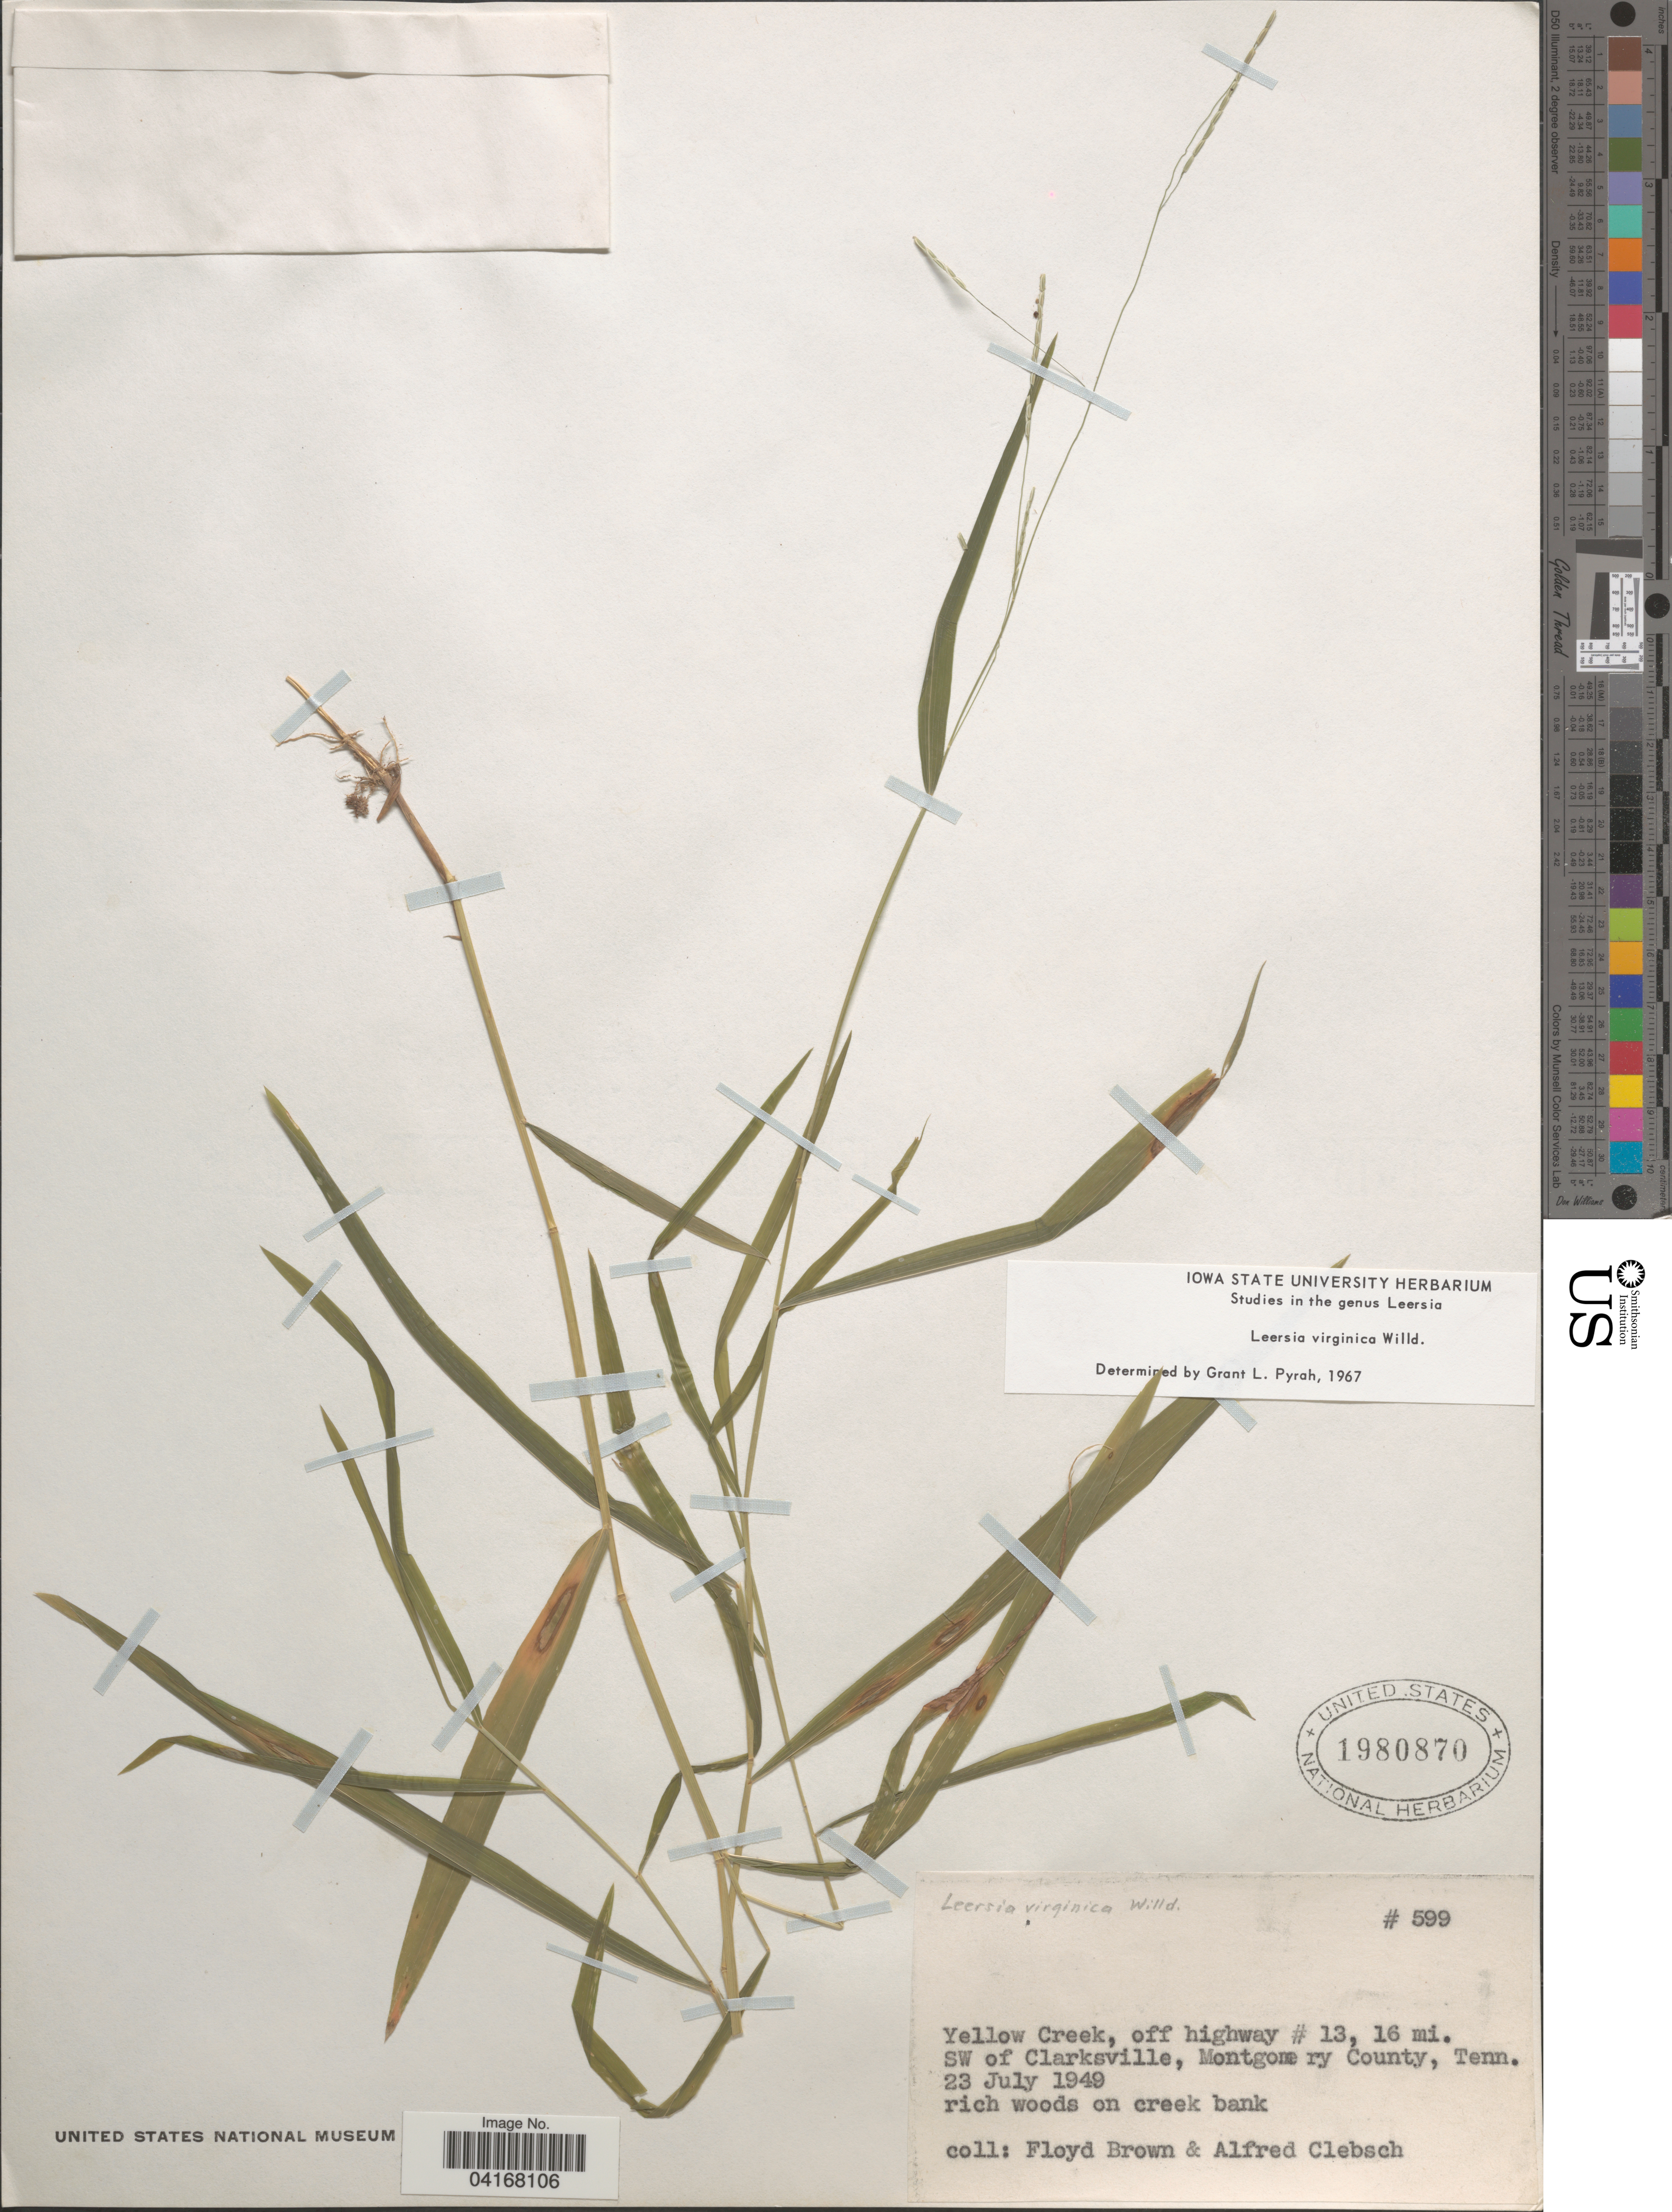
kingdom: Plantae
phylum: Tracheophyta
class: Liliopsida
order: Poales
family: Poaceae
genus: Leersia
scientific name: Leersia virginica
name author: Willd.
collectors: F. Brown & A. Clebsch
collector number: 599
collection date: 1949-07-23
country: United States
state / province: Tennessee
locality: Yellow Creek, off highway # 13, 16 mi. SW of Clarksville, Montgome ry County.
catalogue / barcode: US 1980870